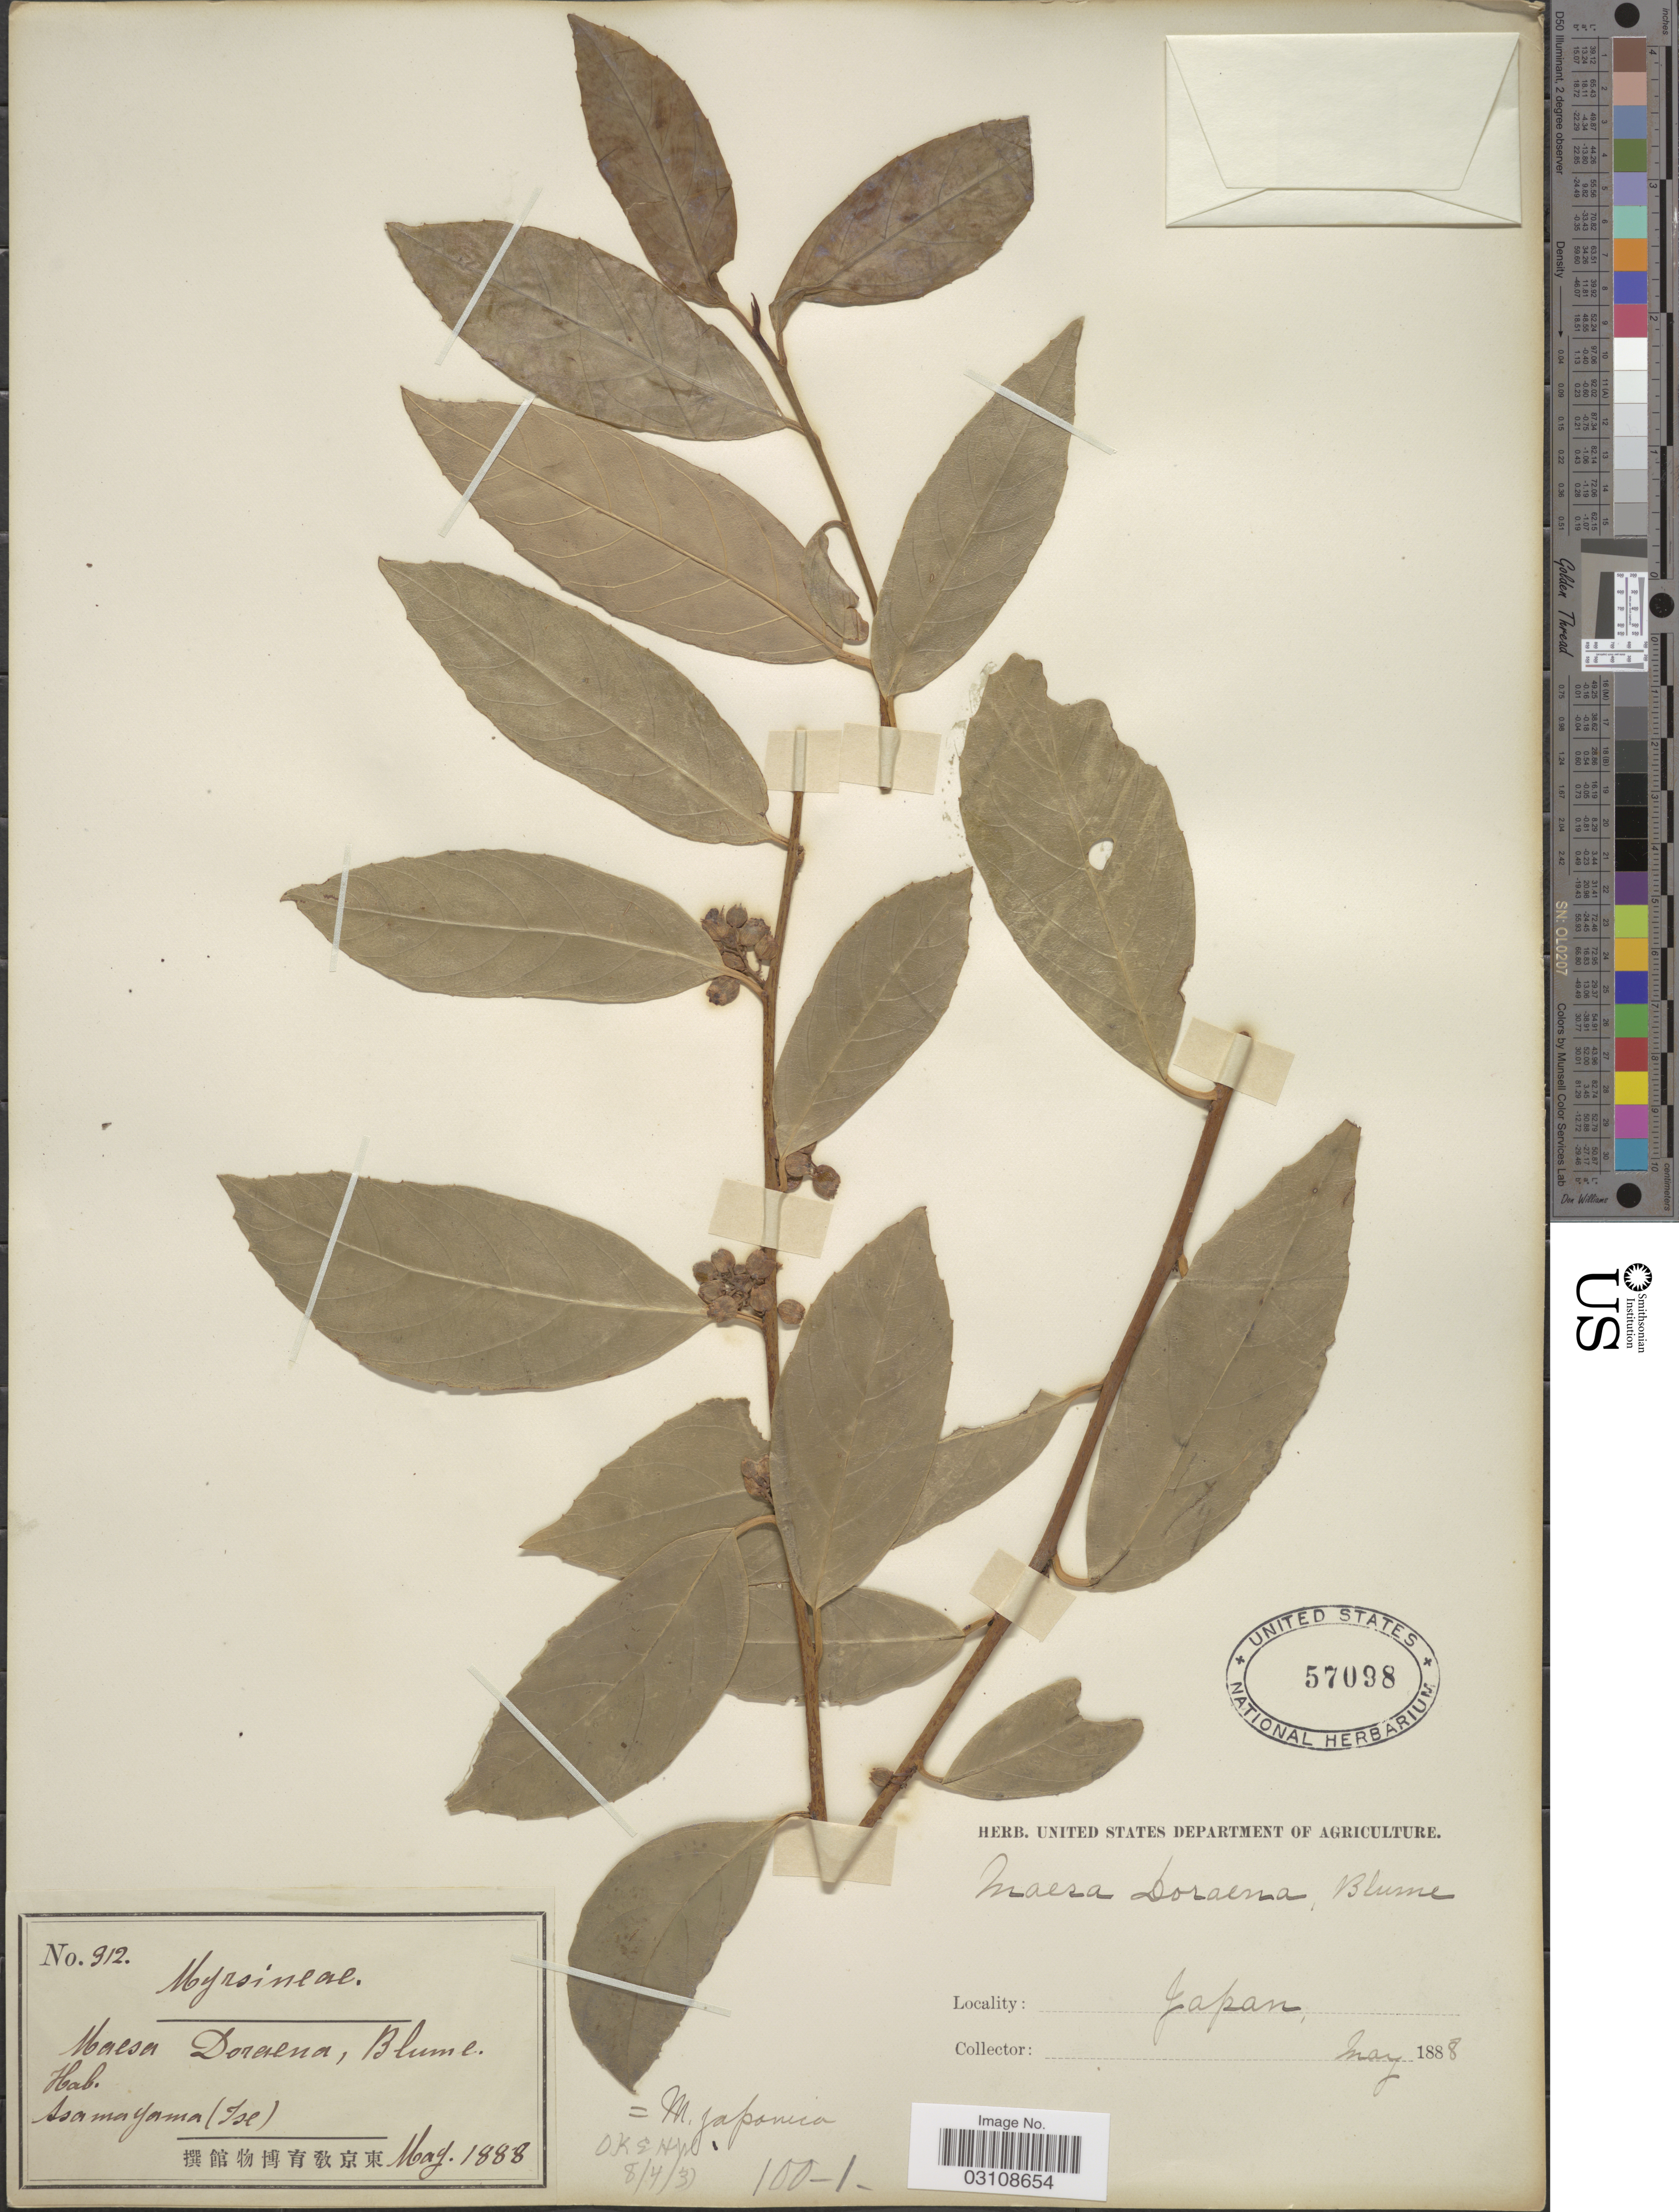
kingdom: Plantae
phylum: Tracheophyta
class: Magnoliopsida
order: Ericales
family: Primulaceae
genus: Maesa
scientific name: Maesa japonica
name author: Merr.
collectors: ex herb. U. S. Department of Agriculture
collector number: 312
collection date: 1888-05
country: Japan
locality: Asamayama (Ise).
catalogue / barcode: US 57098